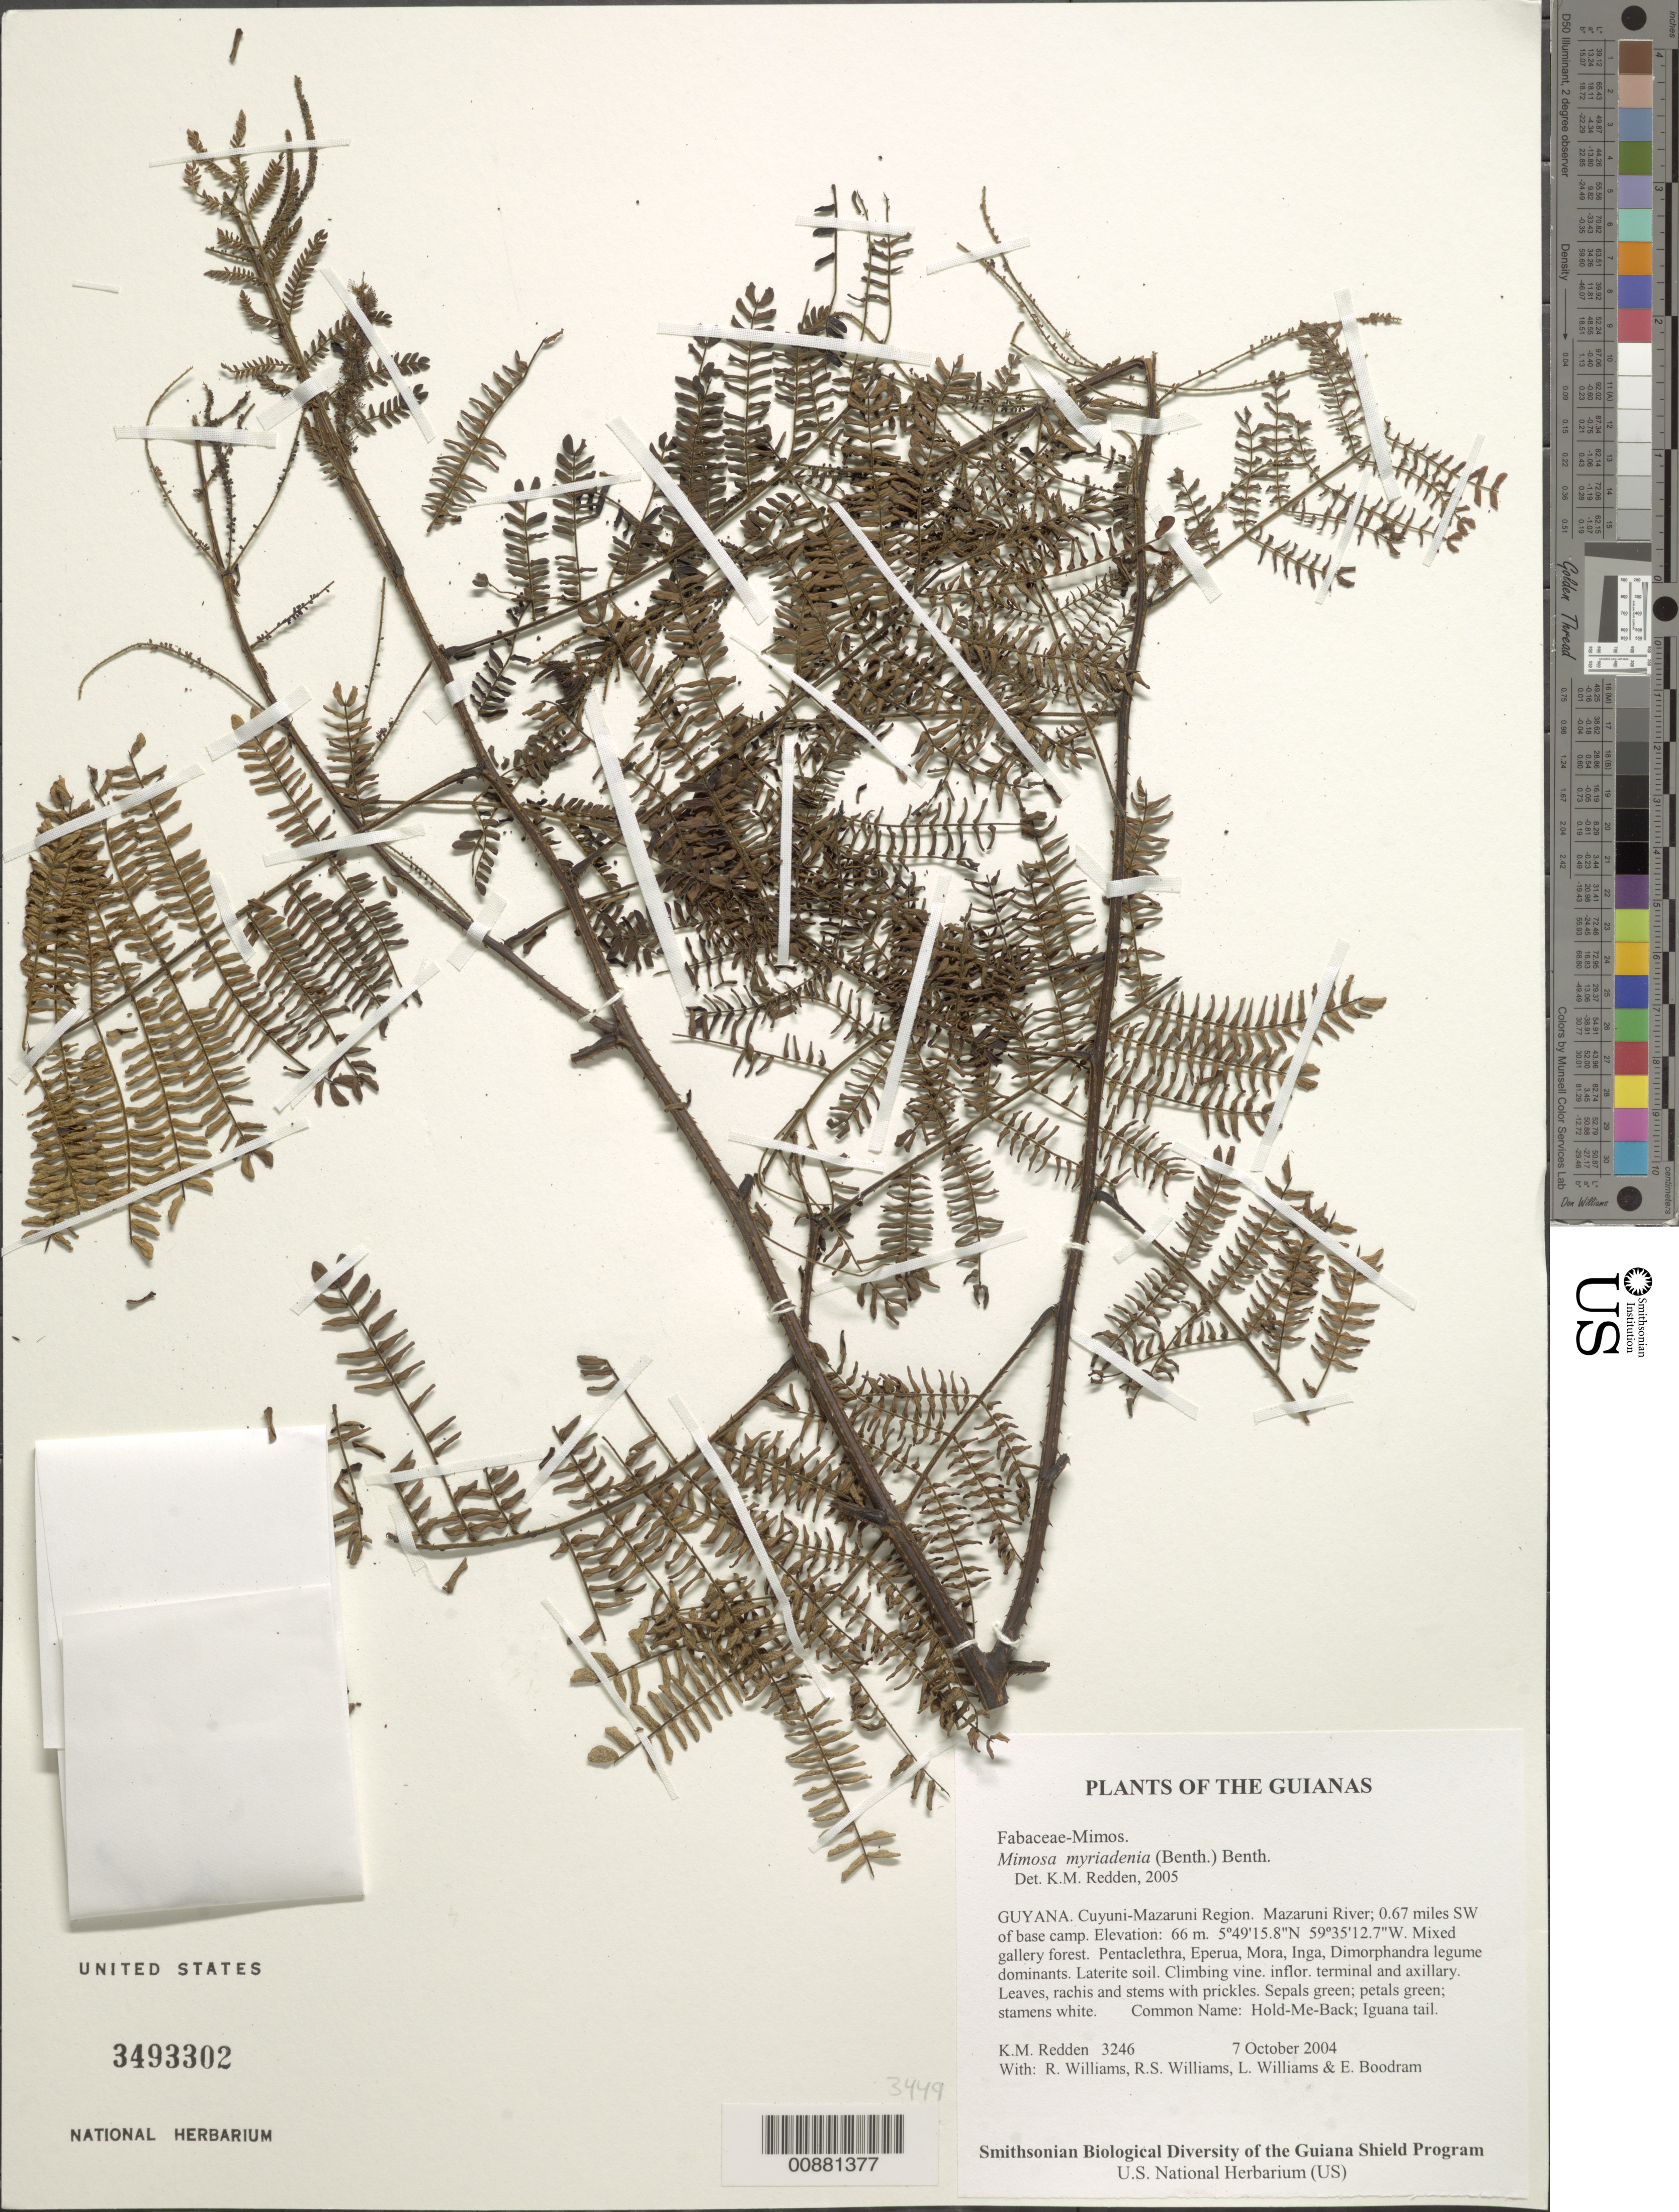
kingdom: Plantae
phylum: Tracheophyta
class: Magnoliopsida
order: Fabales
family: Fabaceae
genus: Mimosa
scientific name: Mimosa myriadenia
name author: Benth.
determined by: Redden, K. M.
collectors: K. M. Redden, R. Williams, R. S. Williams, L. Williams & E. Boodram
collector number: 3246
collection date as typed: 7 October 2004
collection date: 2004-10-07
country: Guyana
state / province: Cuyuni-Mazaruni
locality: Mazaruni River; 0.67 miles SW of base camp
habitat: Mixed gallery forest. Pentaclethra, Eperua, Mora, Inga, Dimorphandra legume dominants. Laterite soil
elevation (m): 66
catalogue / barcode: US 3493302